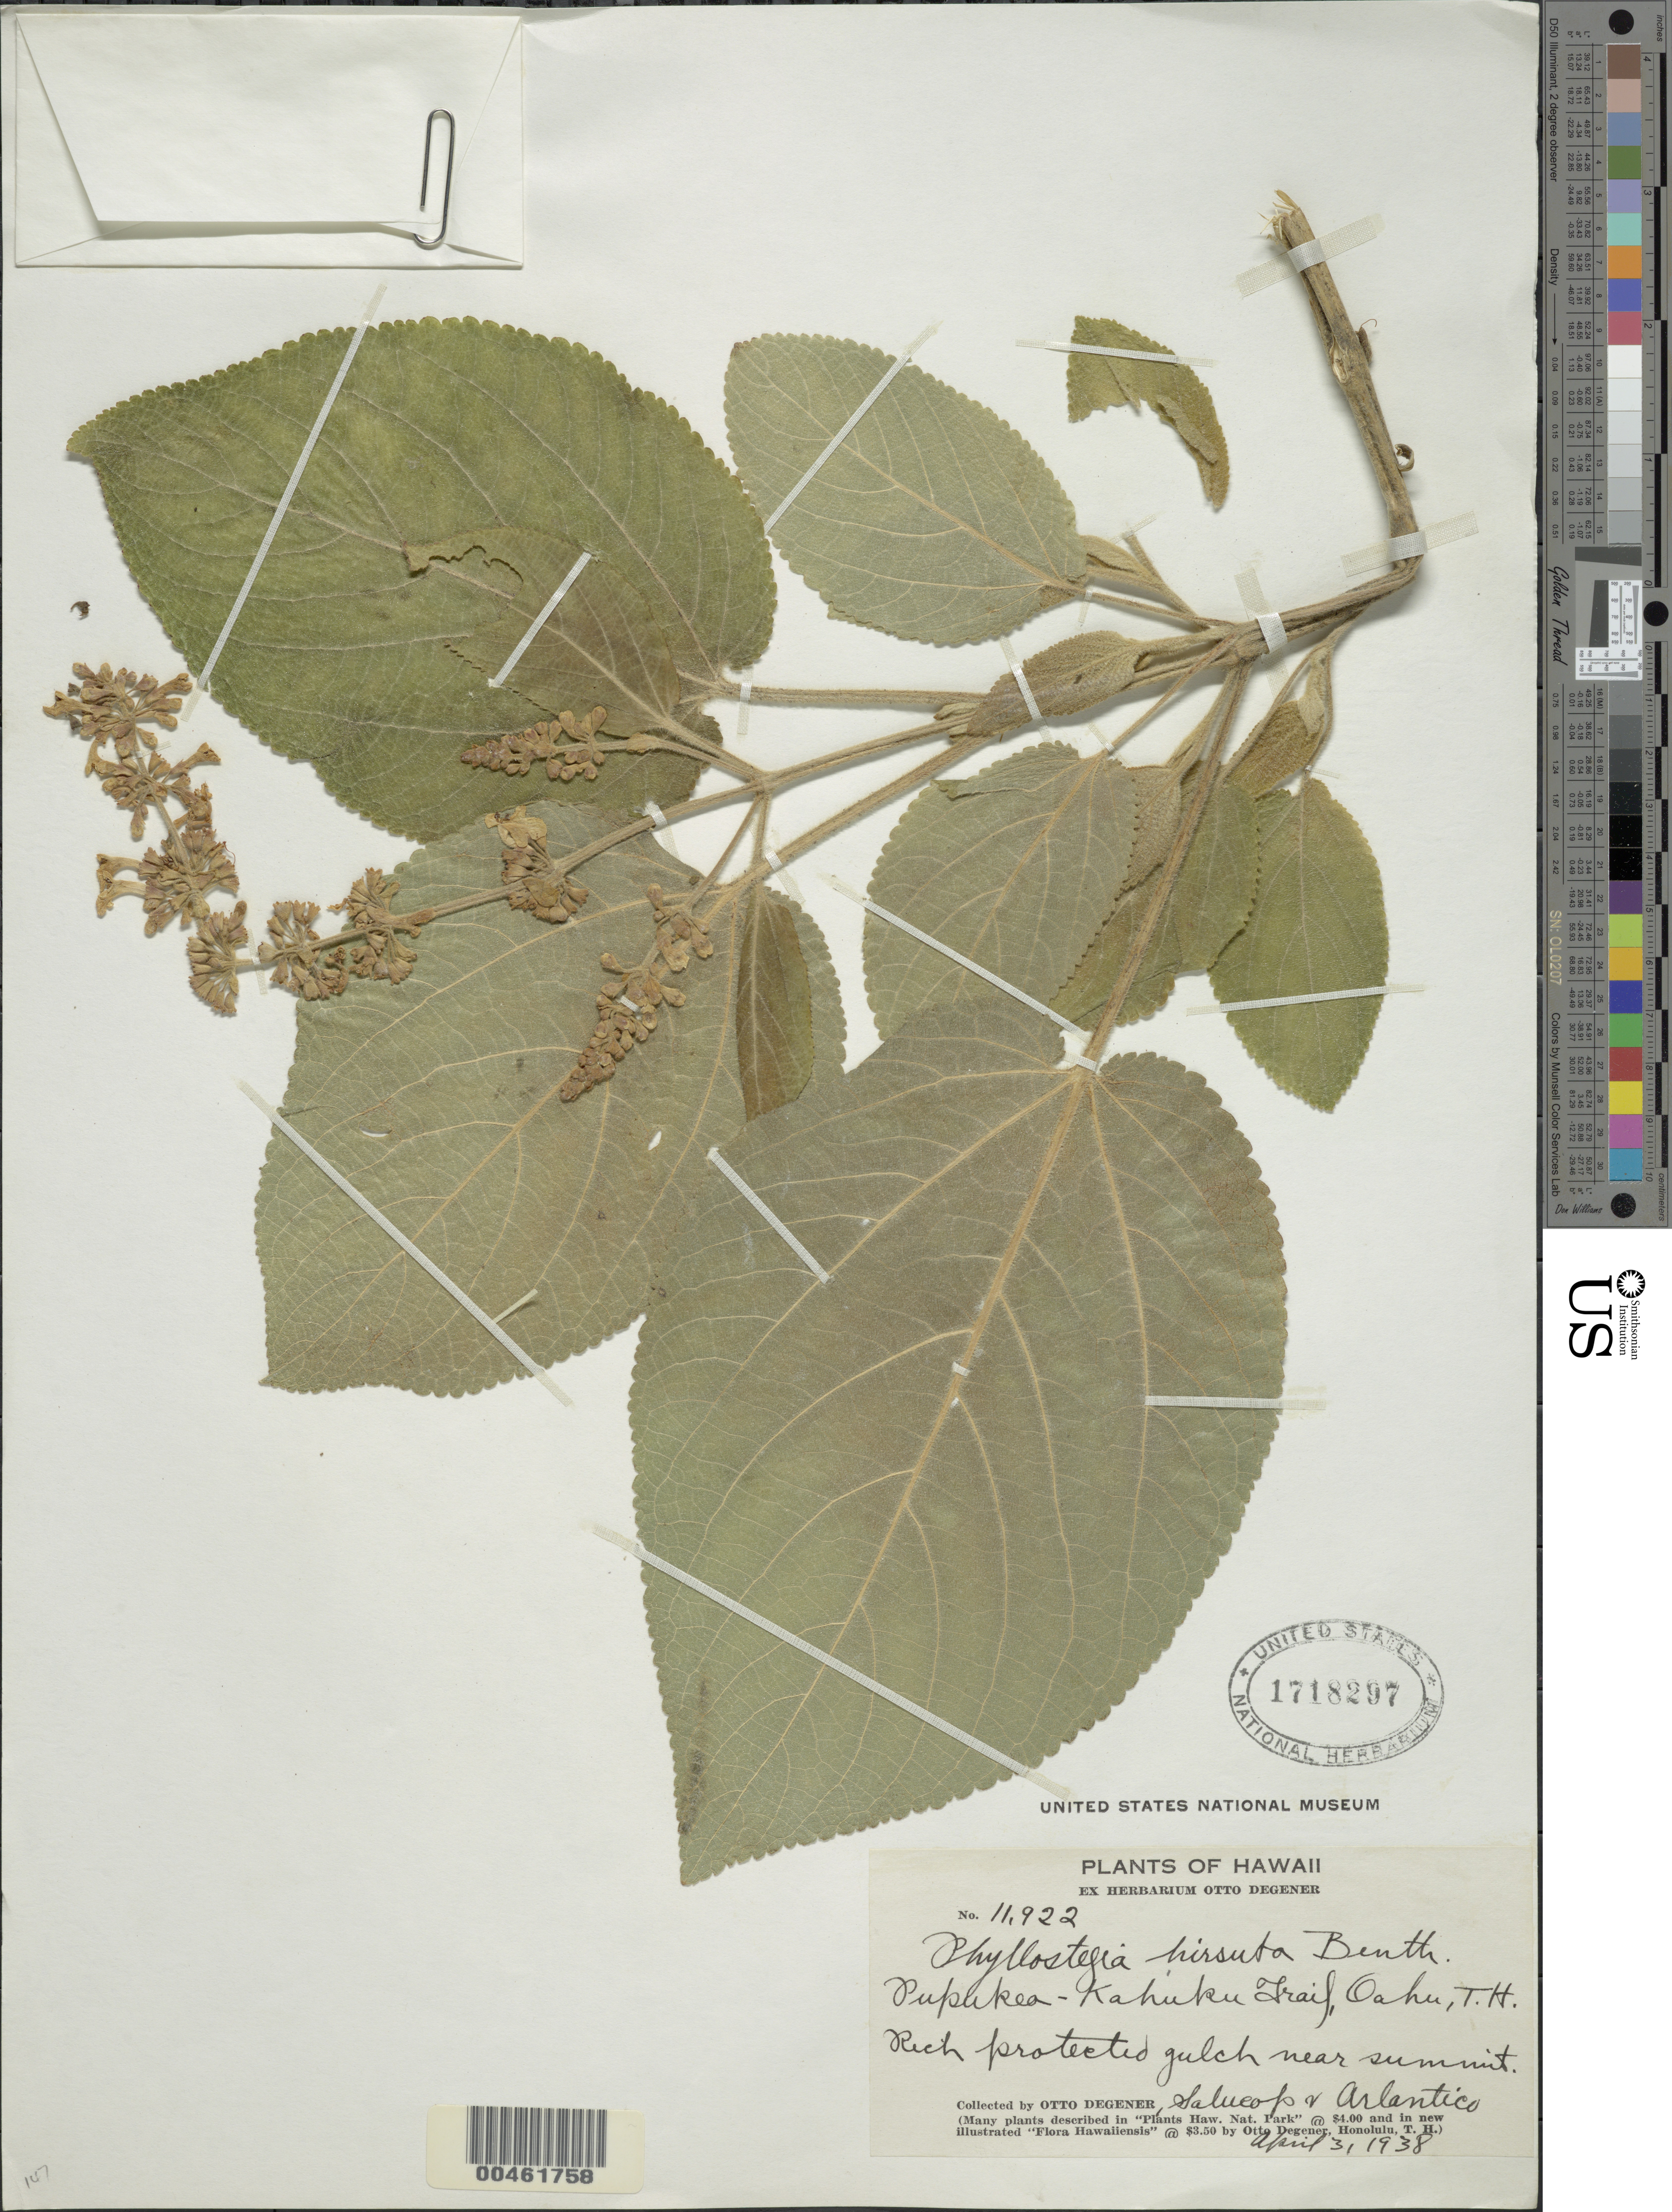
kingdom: Plantae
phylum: Tracheophyta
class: Magnoliopsida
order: Lamiales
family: Lamiaceae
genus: Phyllostegia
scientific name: Phyllostegia hirsuta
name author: Benth.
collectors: O. Degener, -- Salucop & Arlantico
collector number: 11922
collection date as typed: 3 Apr 1938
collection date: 1938-04-03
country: United States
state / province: Hawaii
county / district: Honolulu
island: Oahu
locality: Pupukea-Kahuku Trail, gulch near summit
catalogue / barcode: US 1718297